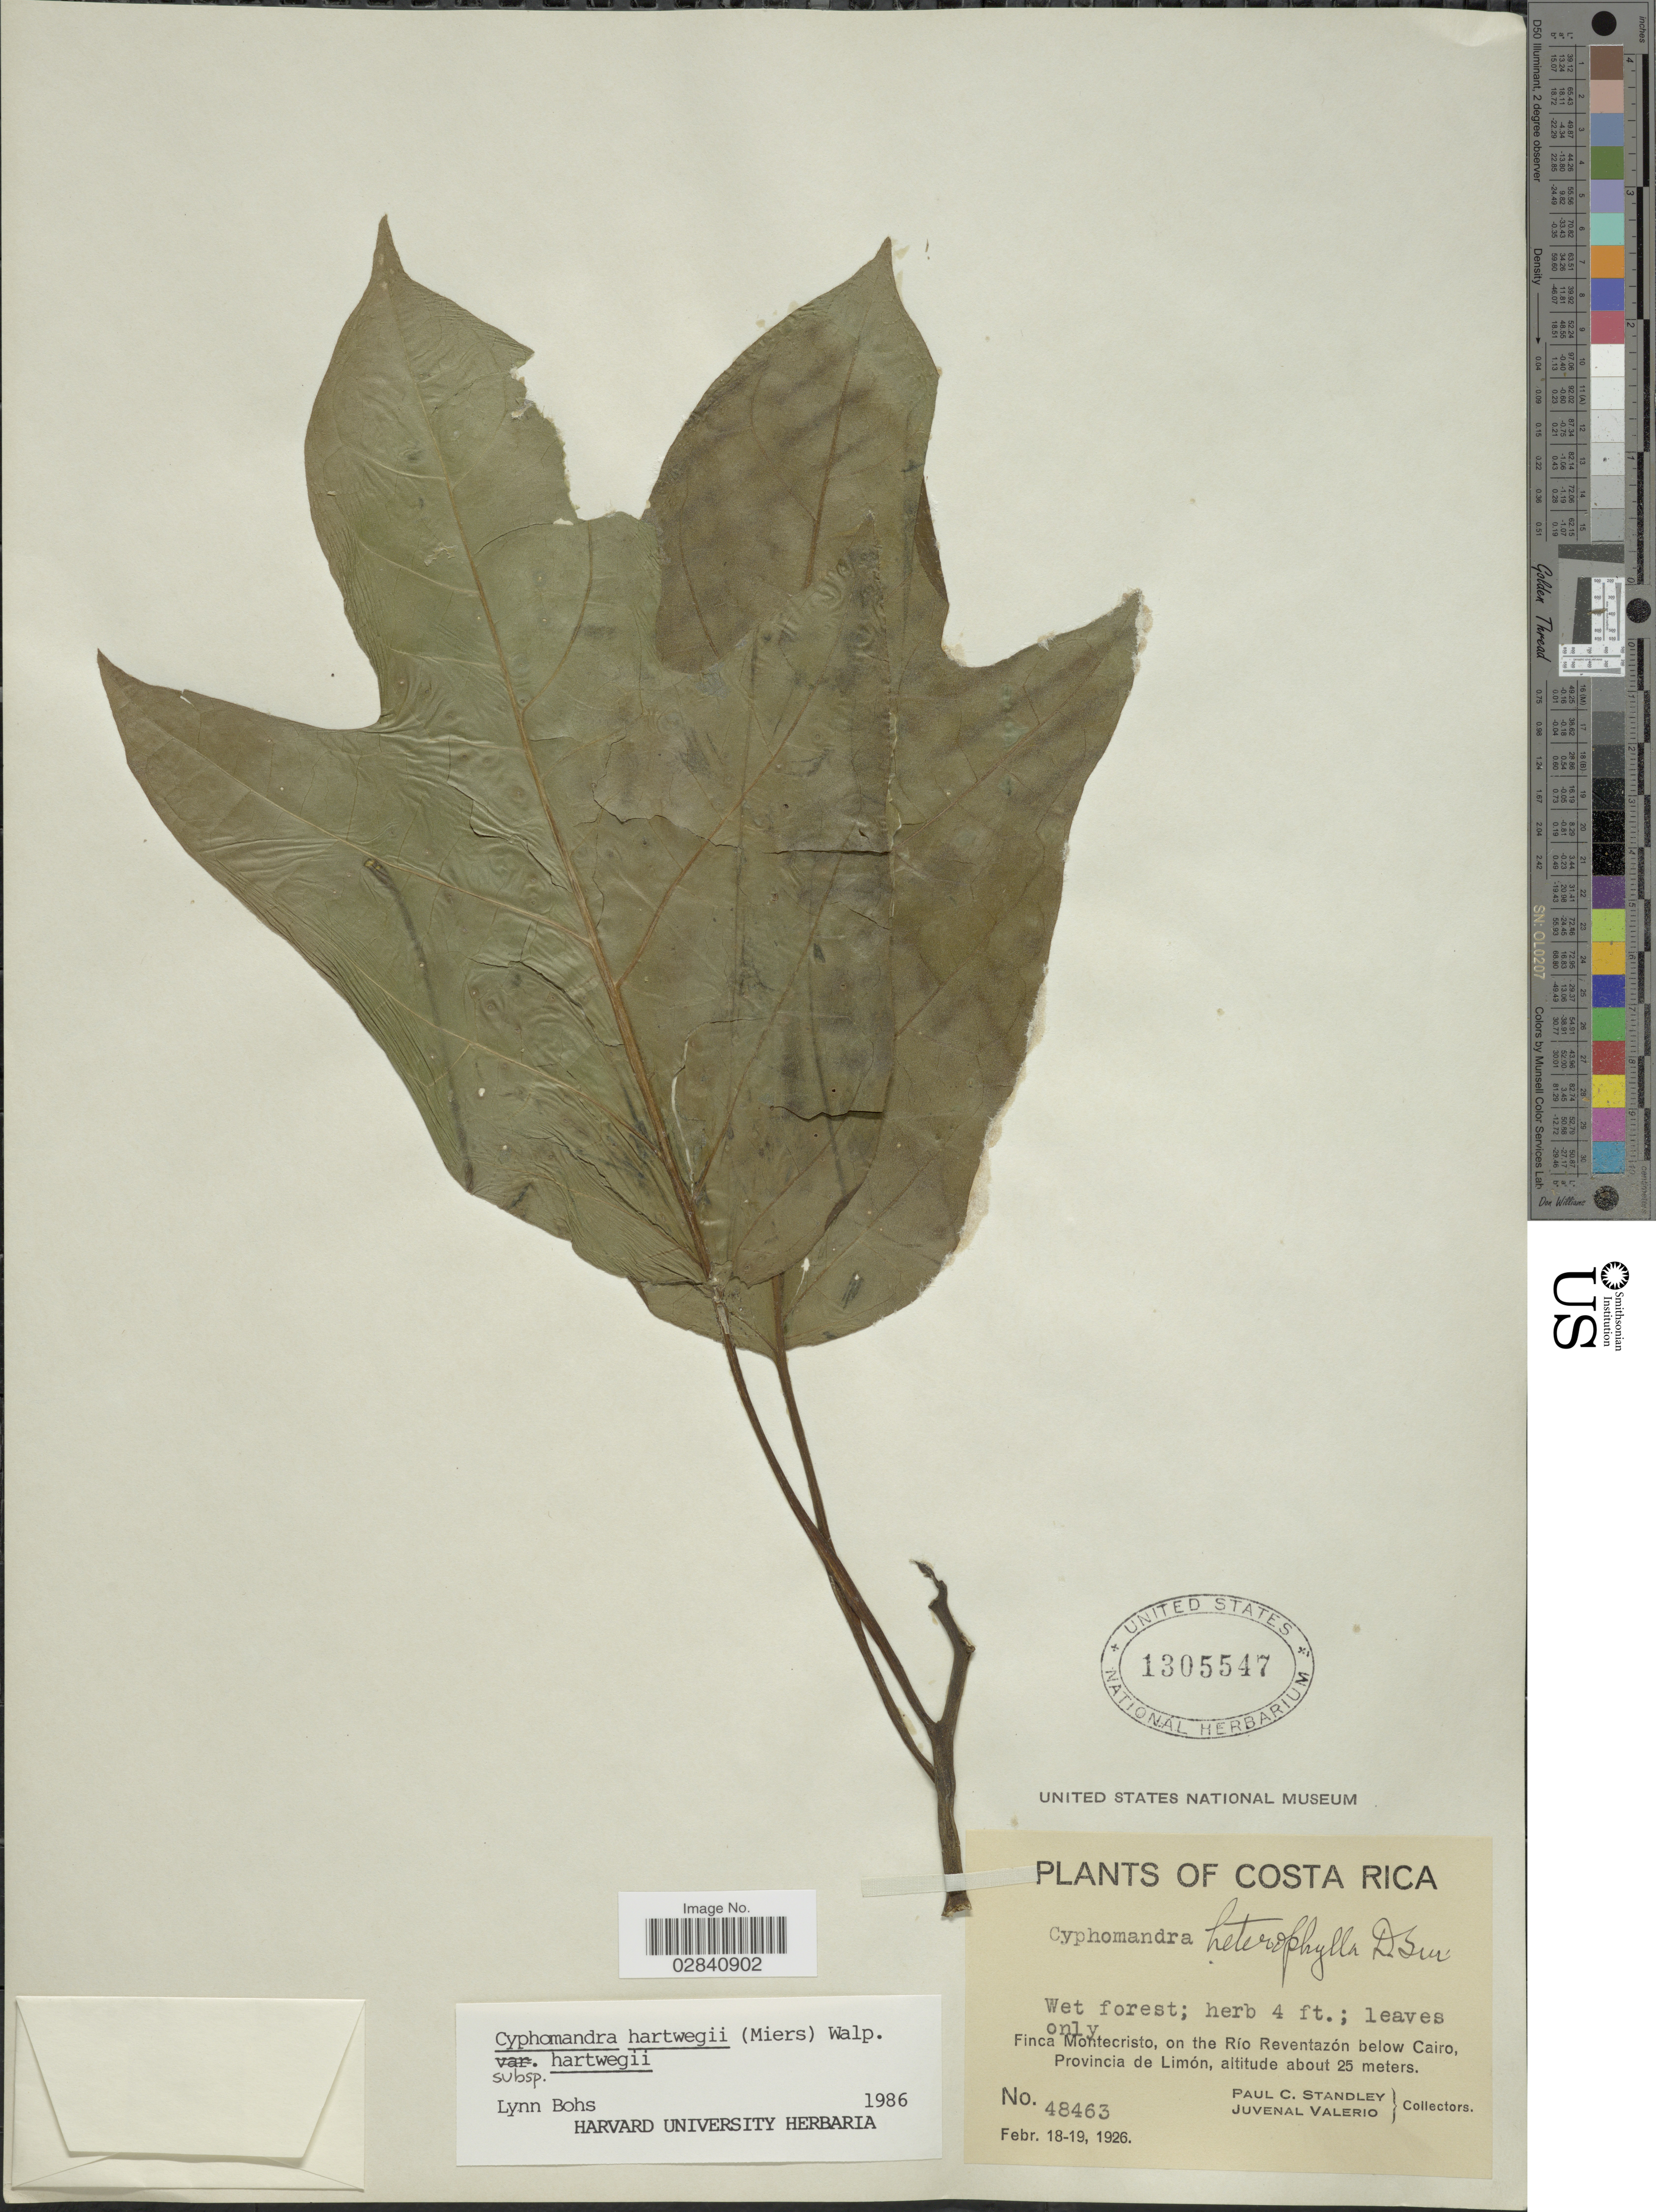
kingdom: Plantae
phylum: Tracheophyta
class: Magnoliopsida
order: Solanales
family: Solanaceae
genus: Cyphomandra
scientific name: Cyphomandra hartwegii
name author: (Miers) Sendtn. ex Walp.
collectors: P. C. Standley & J. Valerio R.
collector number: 48463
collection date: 1926-02-18/1926-02-19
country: Costa Rica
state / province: Limón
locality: Finca Montecristo, on the Río Reventazón below Cairo.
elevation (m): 25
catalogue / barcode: US 1305547